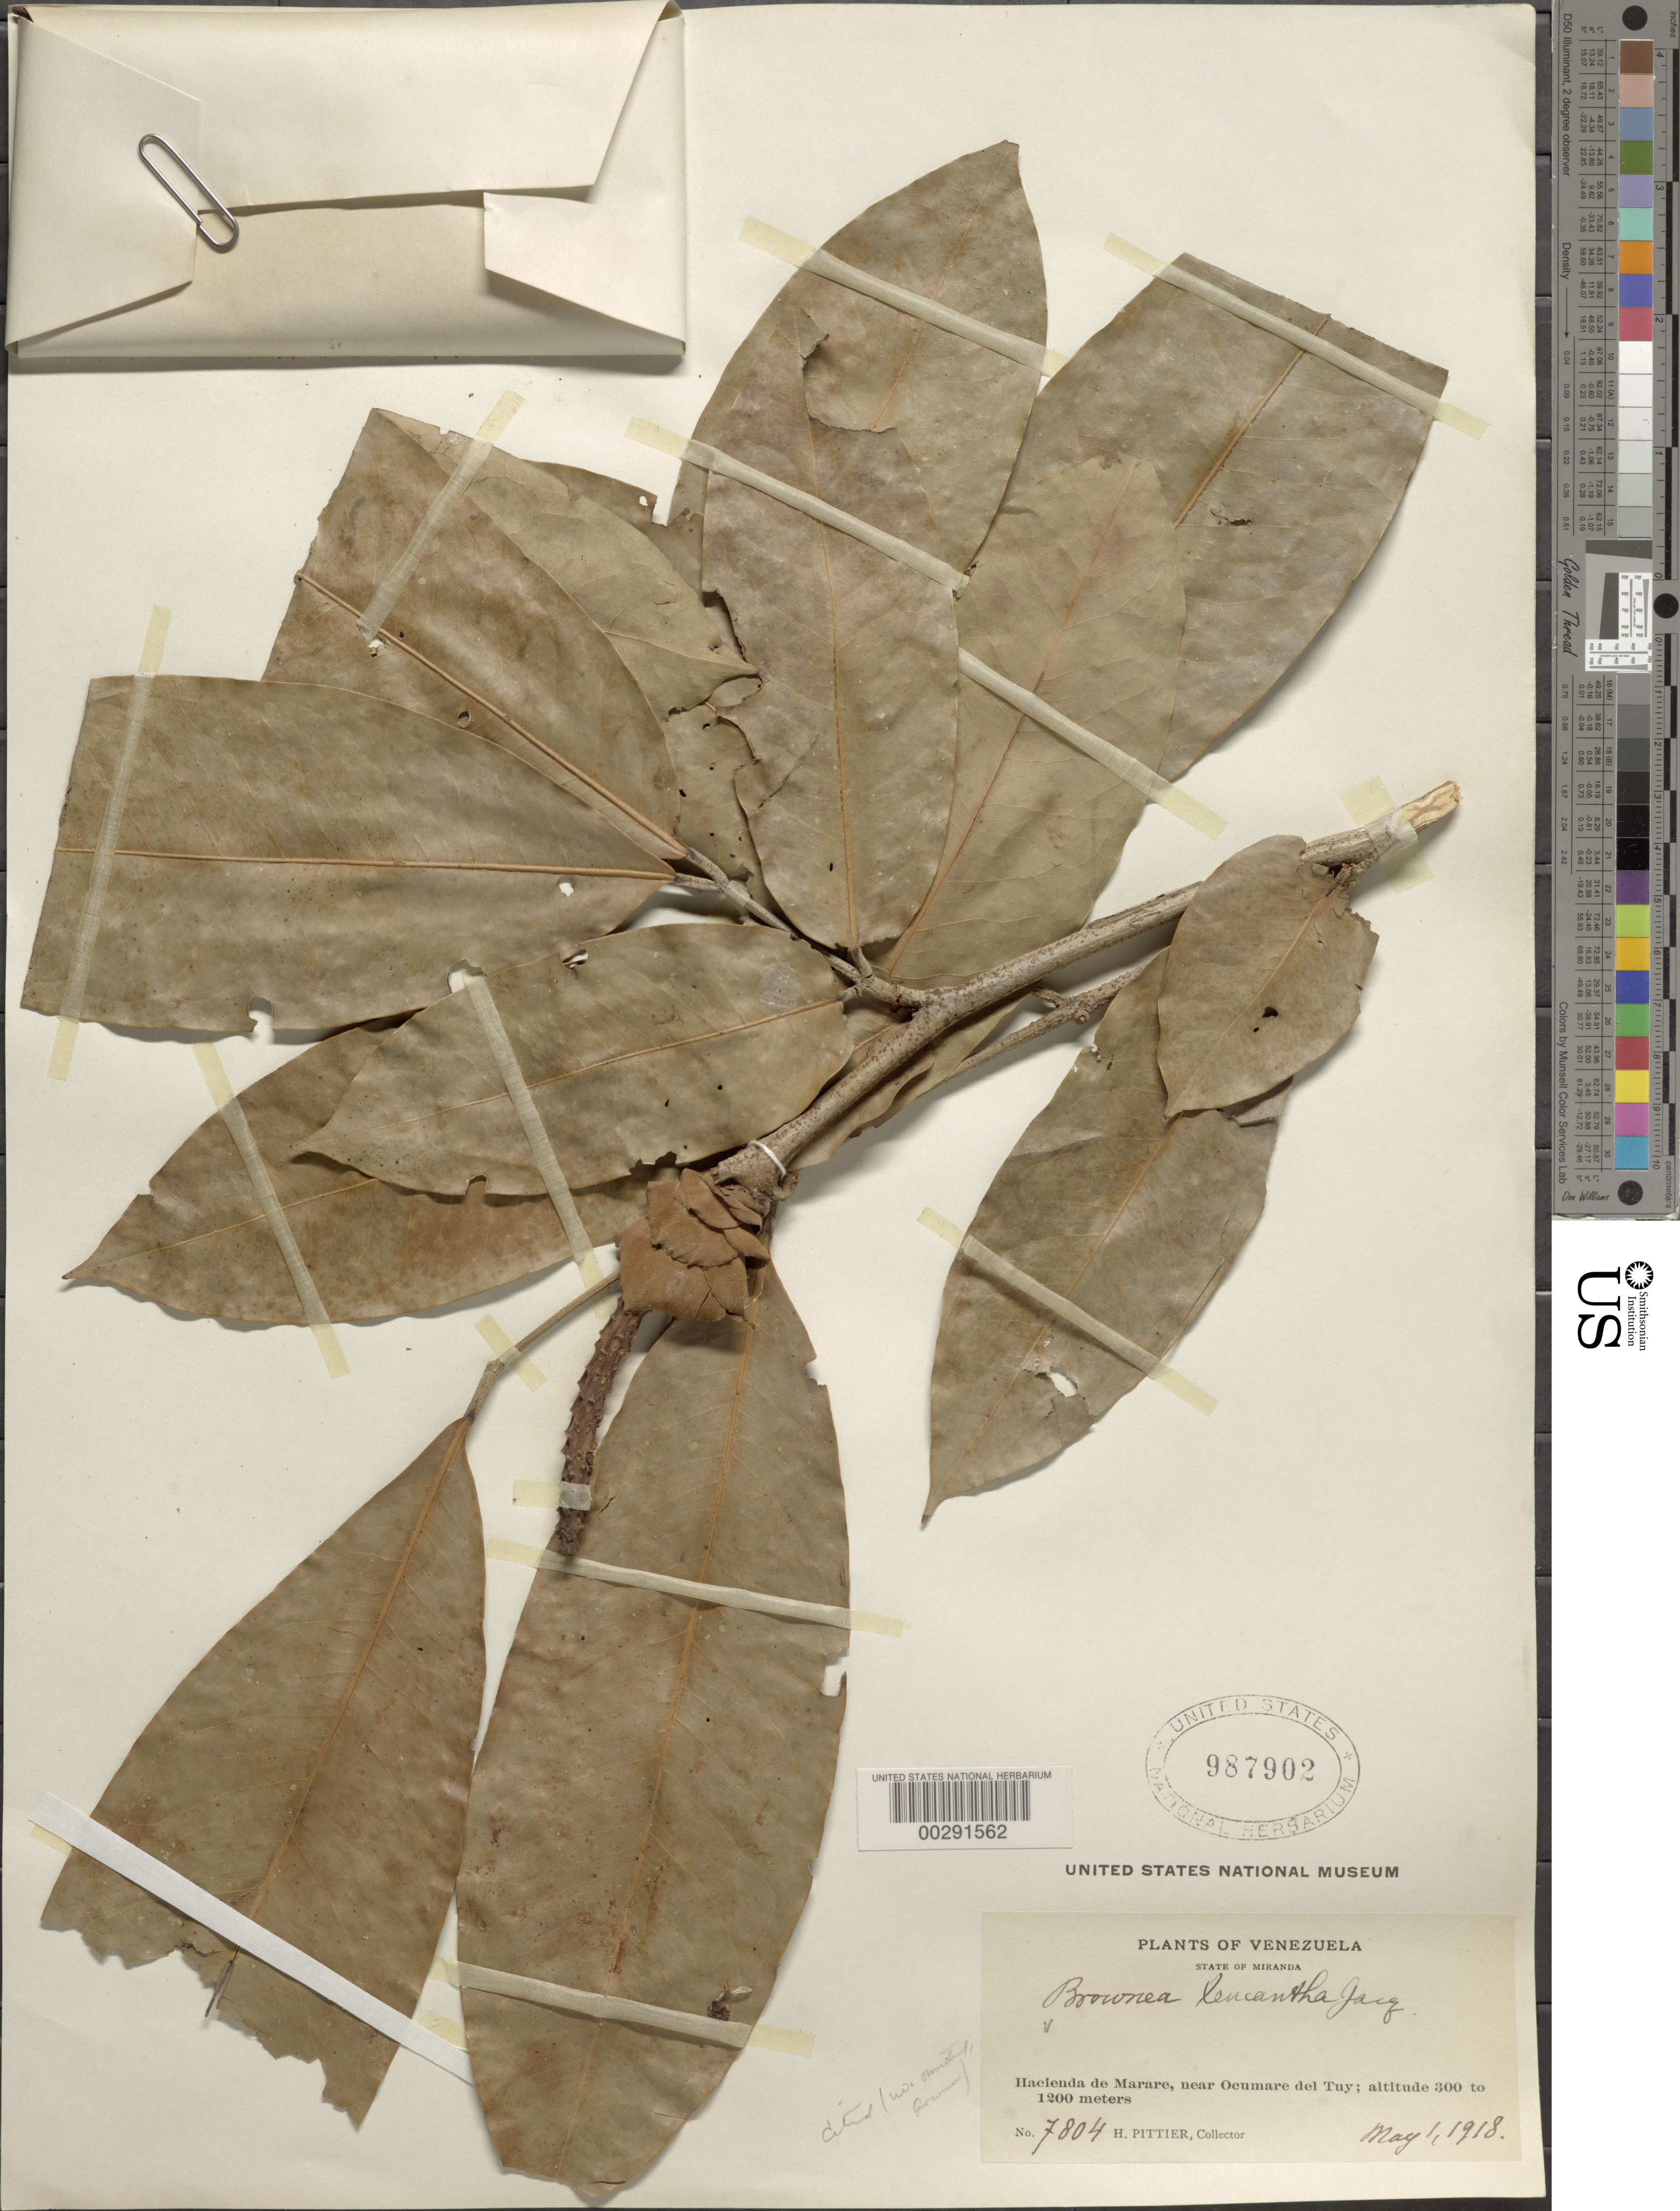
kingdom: Plantae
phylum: Tracheophyta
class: Magnoliopsida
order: Fabales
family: Fabaceae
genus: Brownea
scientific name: Brownea leucantha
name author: Jacq.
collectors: H. F. Pittier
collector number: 7804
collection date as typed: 01 May 1918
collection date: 1918-05-01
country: Venezuela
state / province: Miranda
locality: Hacienda de marare, near ocumare del tuy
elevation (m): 300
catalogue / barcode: US 987902